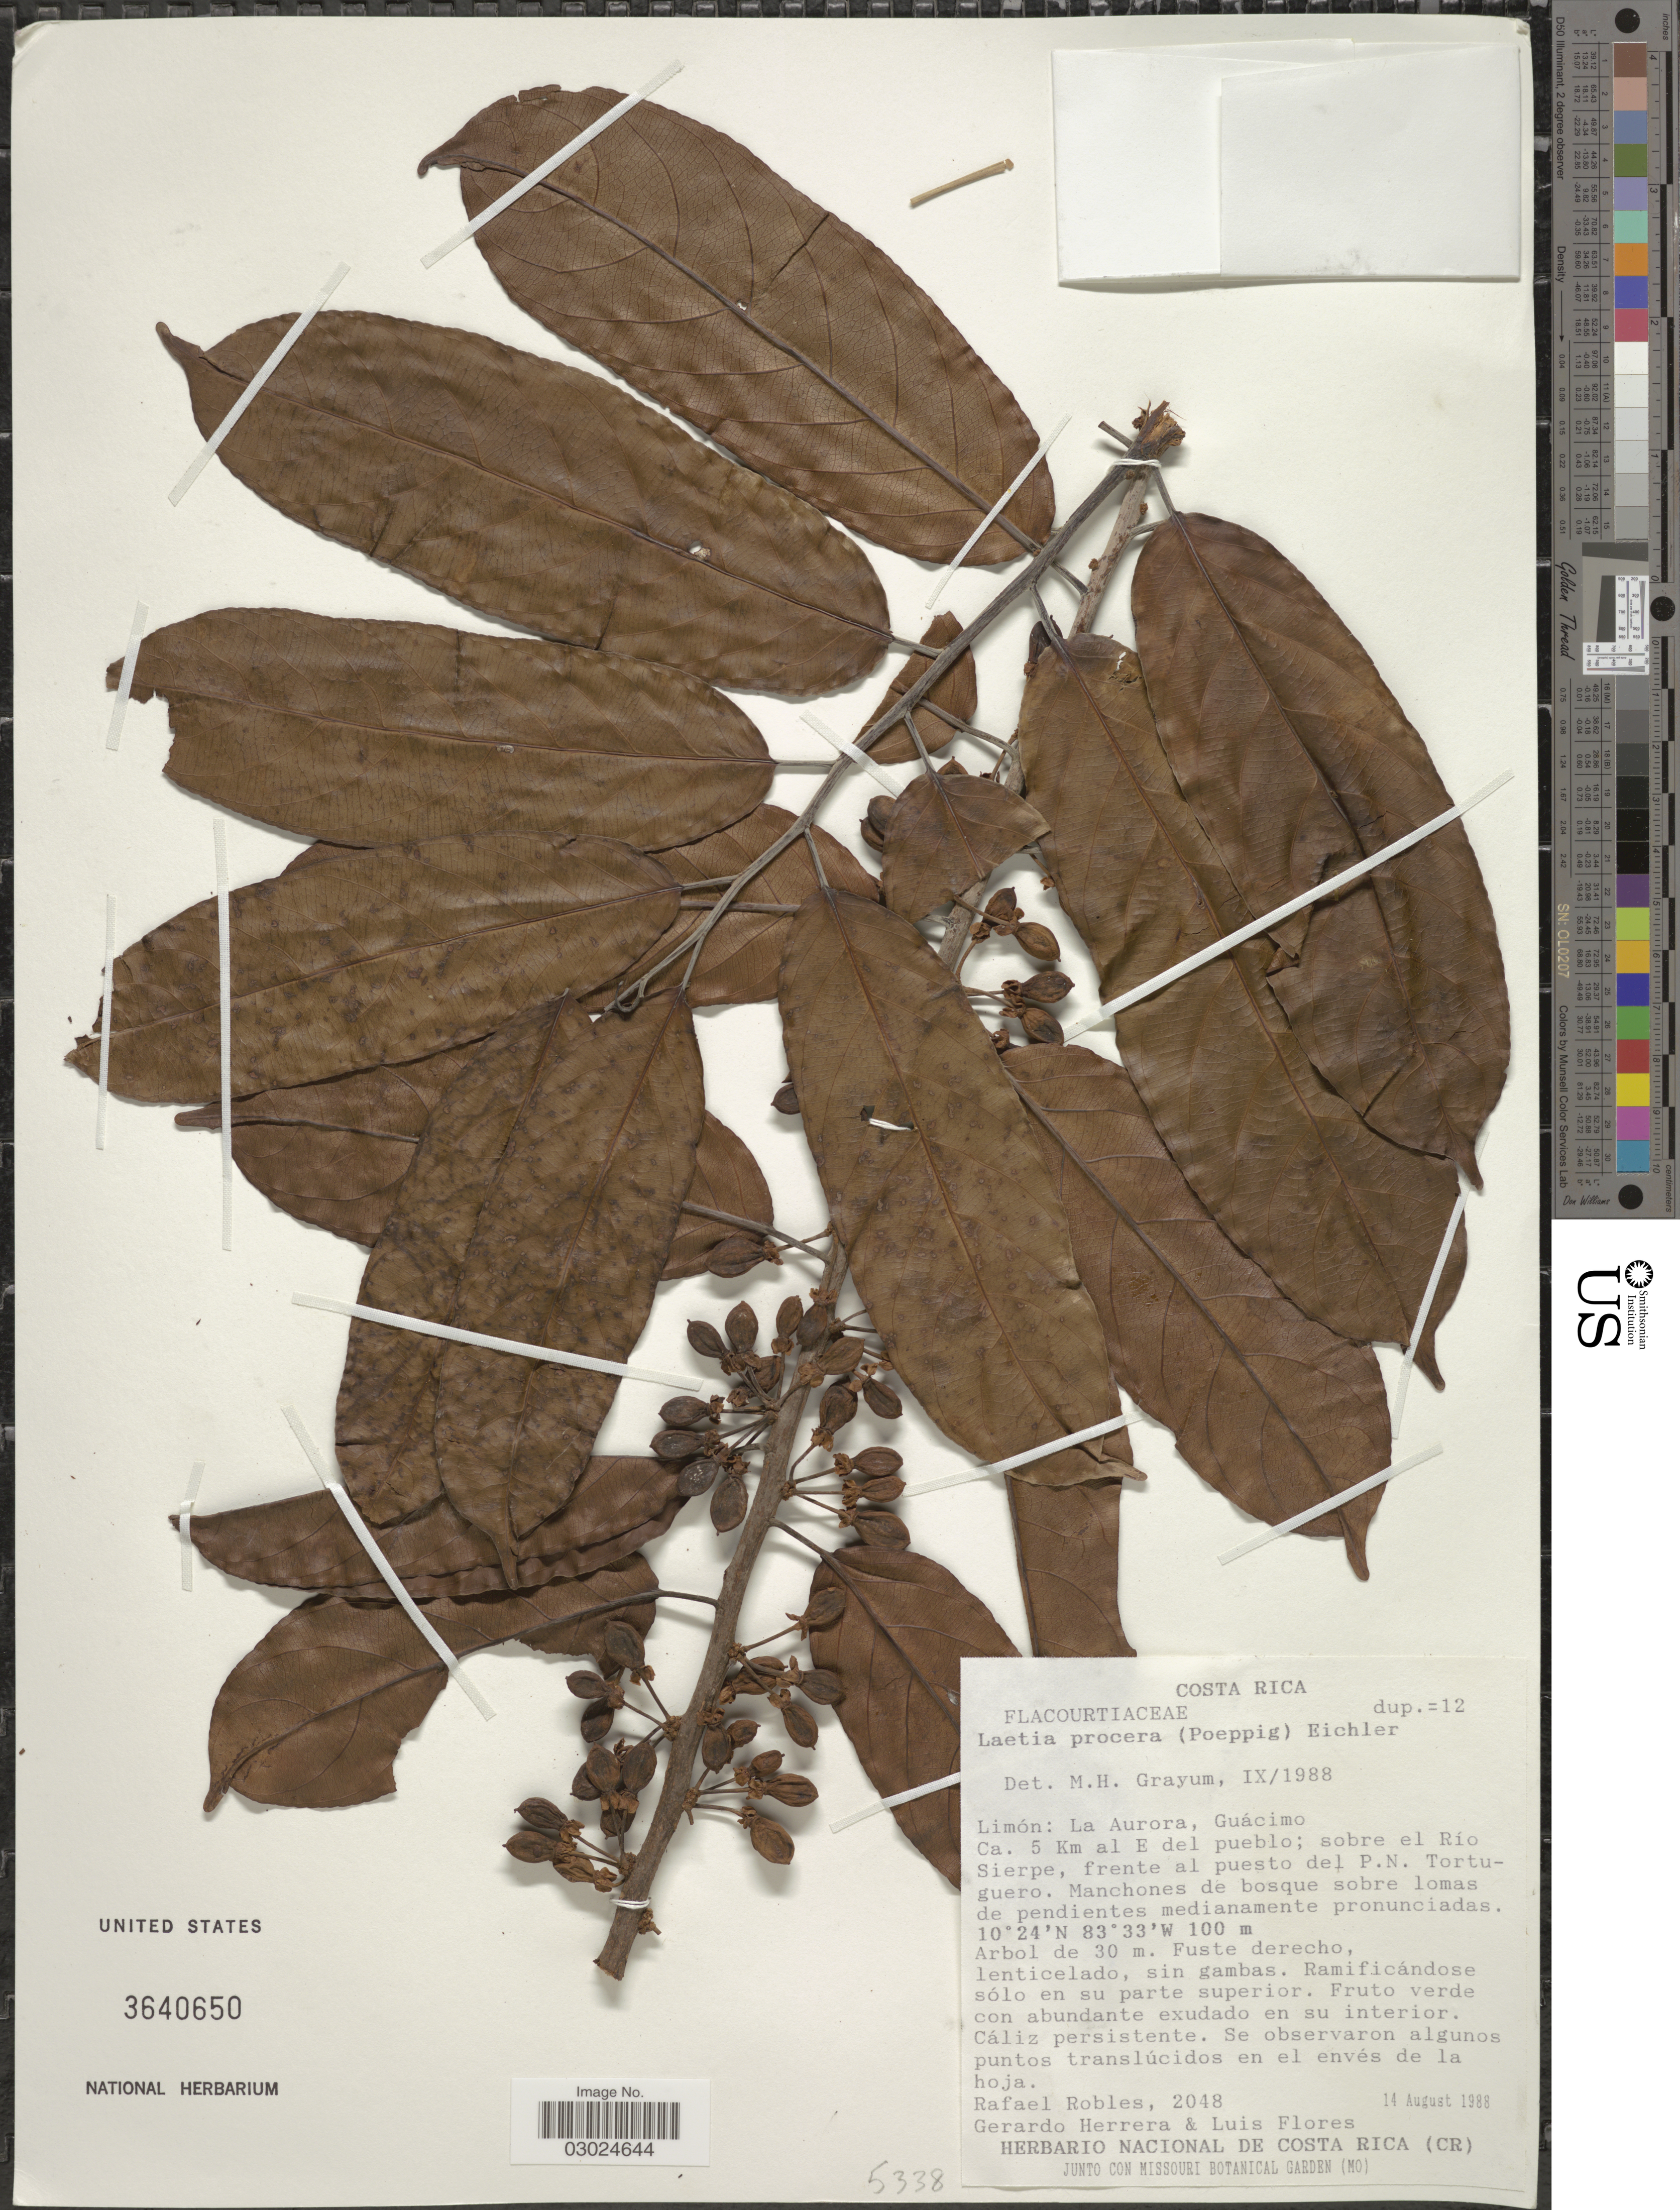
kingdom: Plantae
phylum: Tracheophyta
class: Magnoliopsida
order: Malpighiales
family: Salicaceae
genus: Laetia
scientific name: Laetia procera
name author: (Poepp.) Eichler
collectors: R. Robles, G. Herrera & L. Flores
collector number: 2048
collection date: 1988-08-14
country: Costa Rica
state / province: Limón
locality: La Aurora, Guácimo. Ca. 5 Km al E del pueblo; sobre el Río Sierpe, frente al puesto del P.N. Tortuguero.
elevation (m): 100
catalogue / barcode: US 3640650